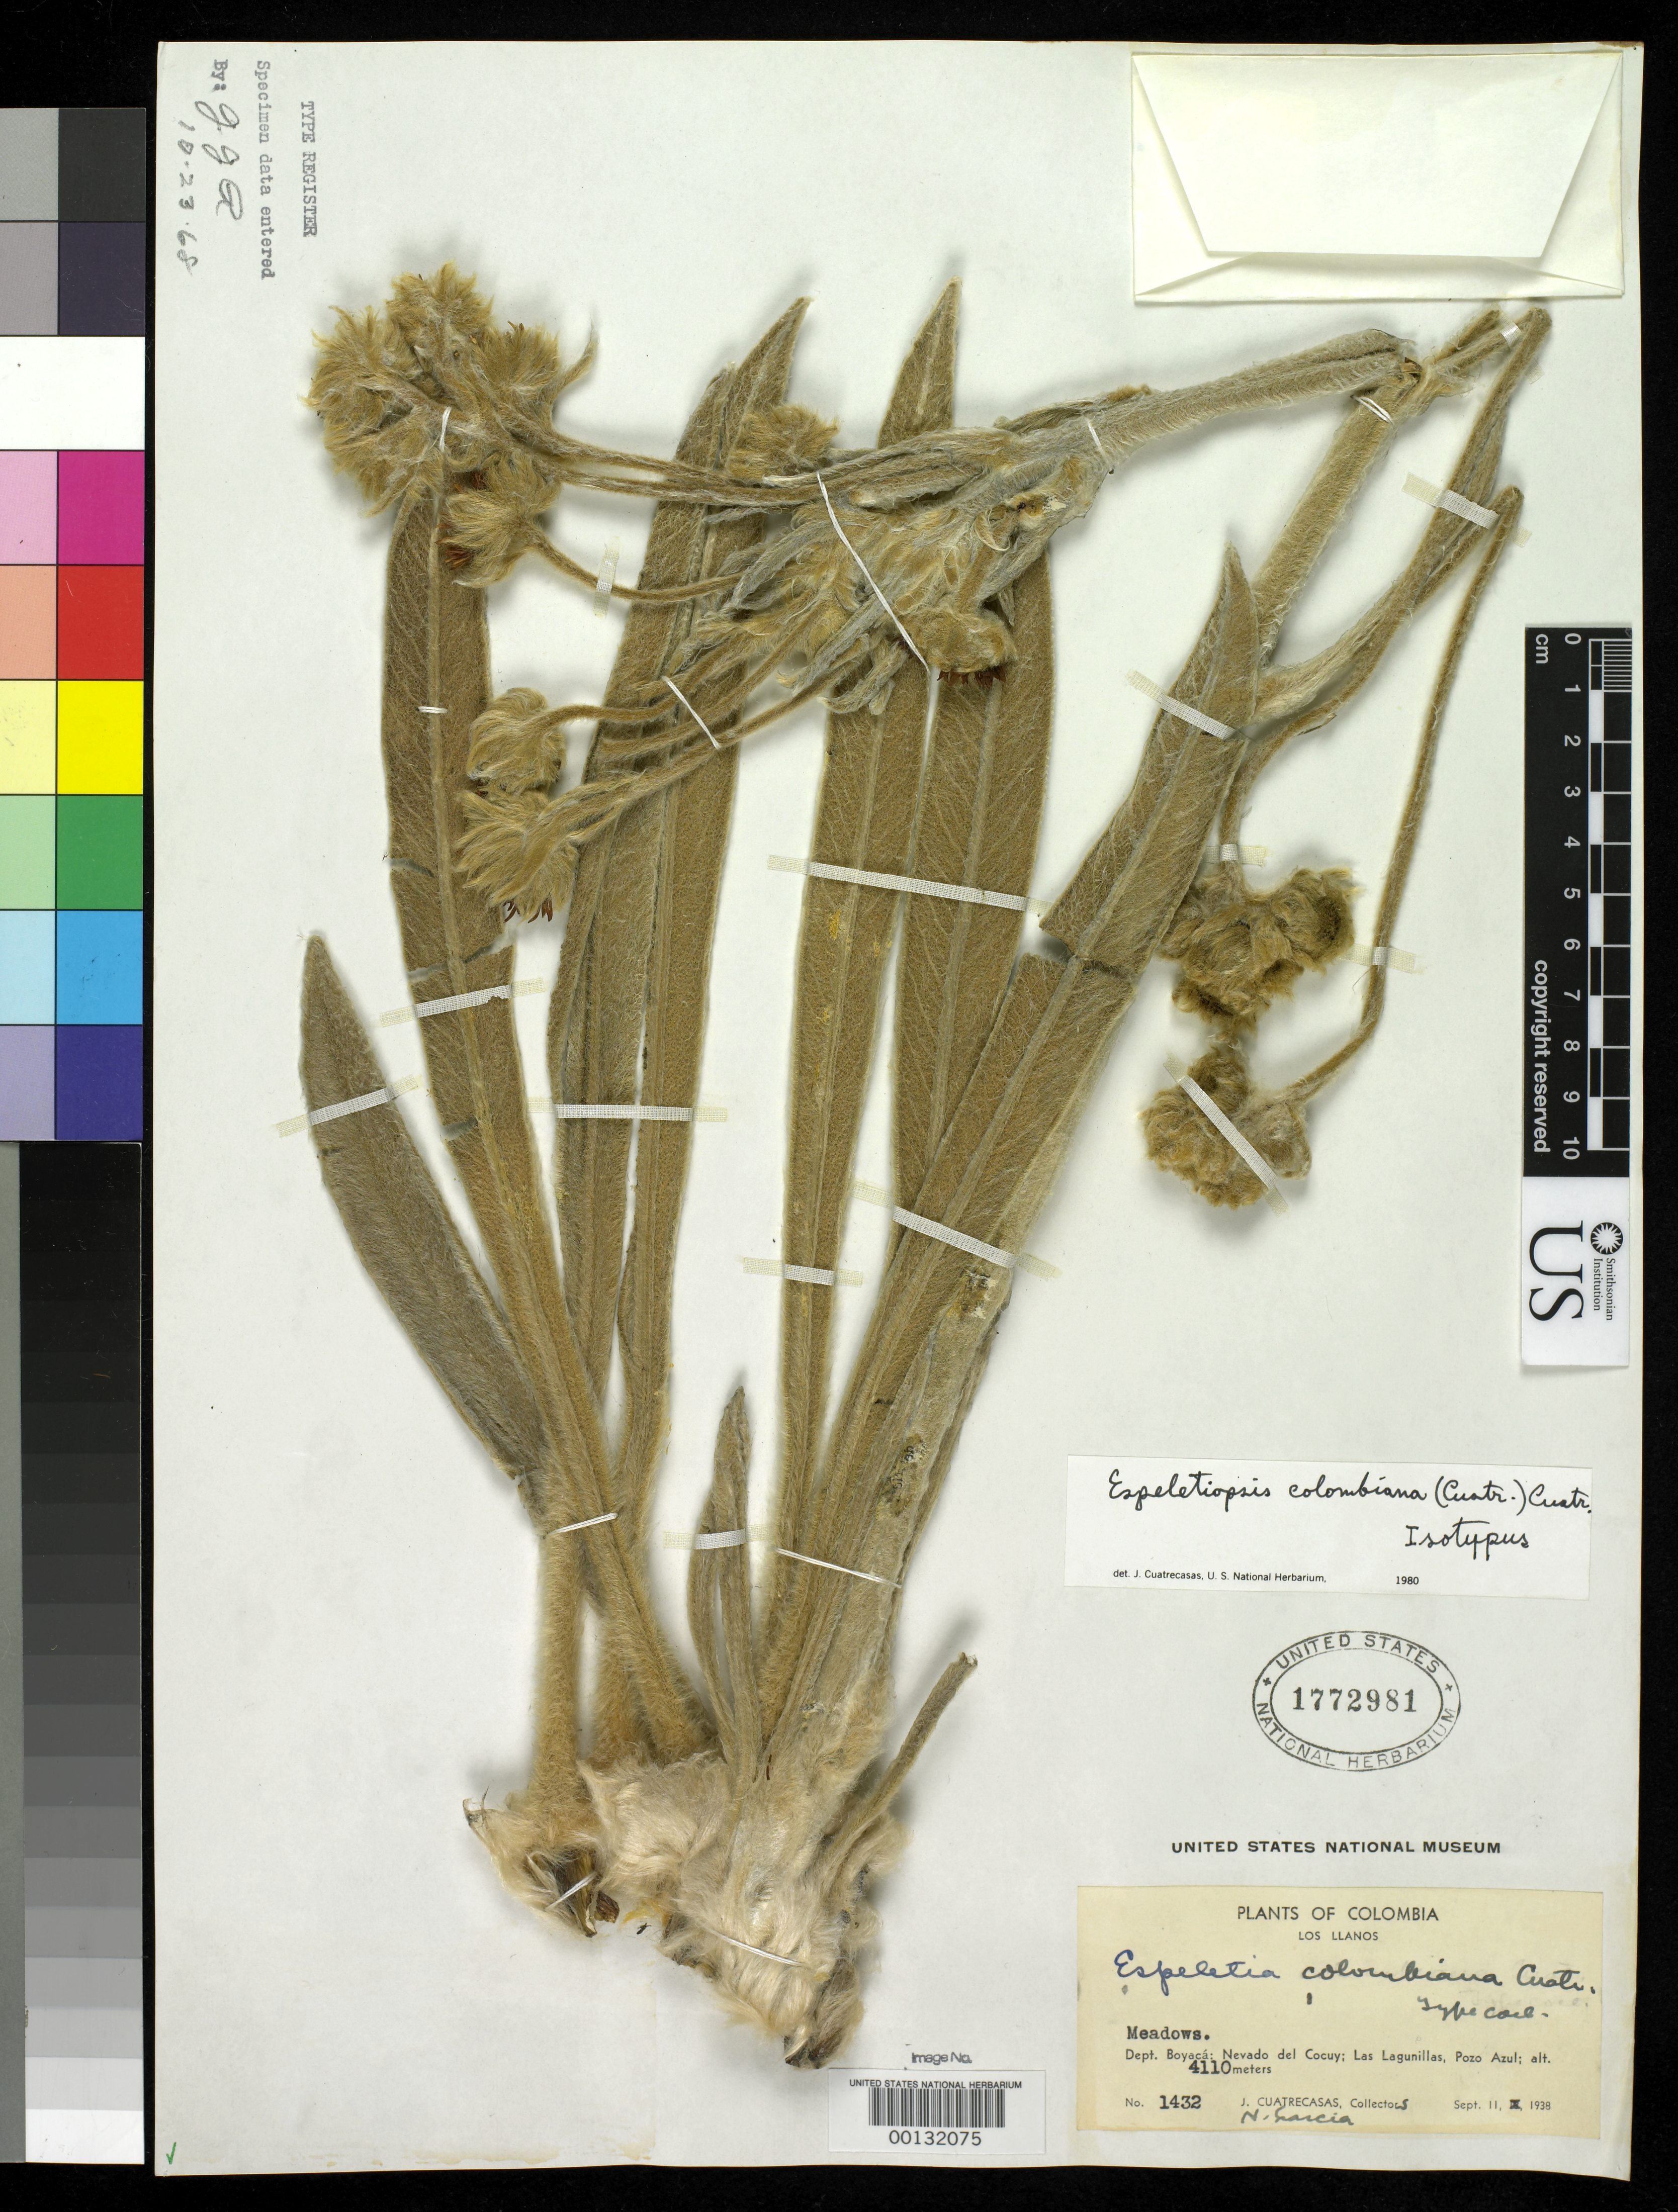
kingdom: Plantae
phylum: Tracheophyta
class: Magnoliopsida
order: Asterales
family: Asteraceae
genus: Espeletia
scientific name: Espeletia colombiana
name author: Cuatrec.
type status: Isotype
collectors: J. Cuatrecasas & H. García Barriga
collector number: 1432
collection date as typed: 11 Sep 1938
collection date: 1938-09-11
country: Colombia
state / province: Boyacá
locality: Pozo Azul, Nevada del Cocuy, Las Lagunillas, Cordillera Oriental.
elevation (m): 4100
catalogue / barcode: US 1772981